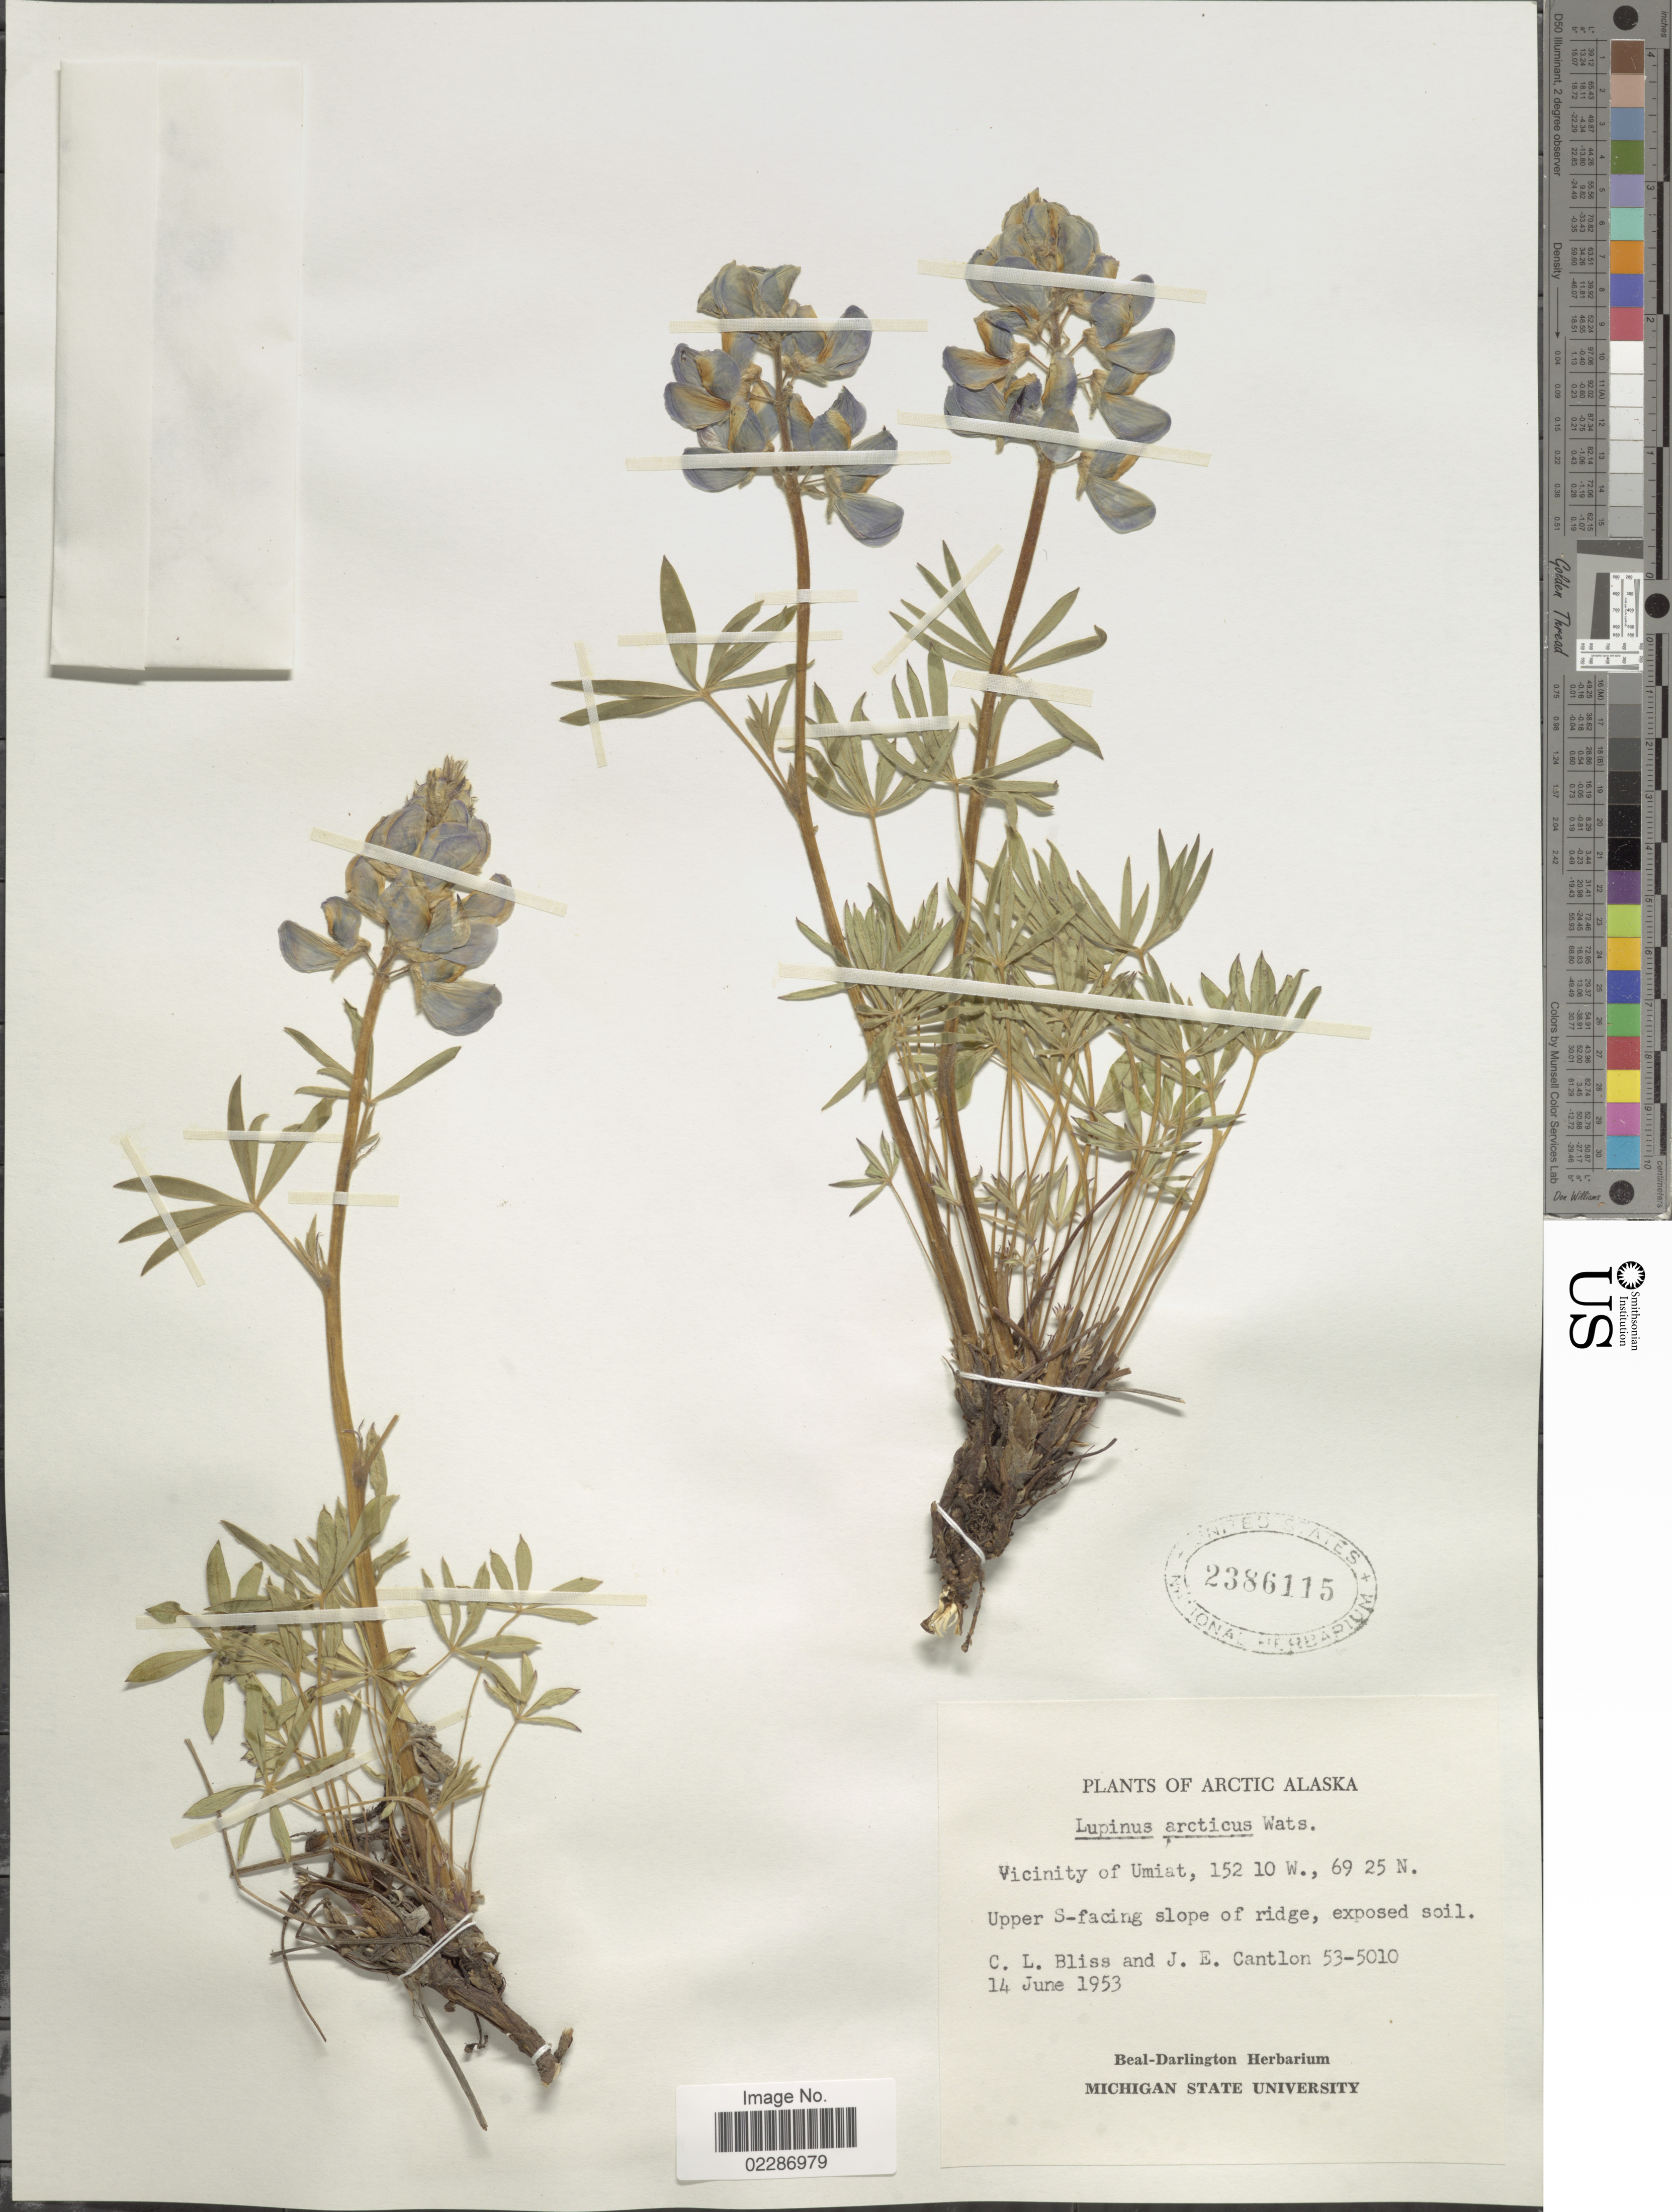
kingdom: Plantae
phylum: Tracheophyta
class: Magnoliopsida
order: Fabales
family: Fabaceae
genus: Lupinus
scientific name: Lupinus arcticus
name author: S. Watson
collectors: C. Bliss & J. Cantlon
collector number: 53-5010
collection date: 1953-06-14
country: United States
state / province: Alaska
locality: Arctic Alaska, Vicinity of Umiat, Upper S-facing slope of ridge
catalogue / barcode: US 2386115